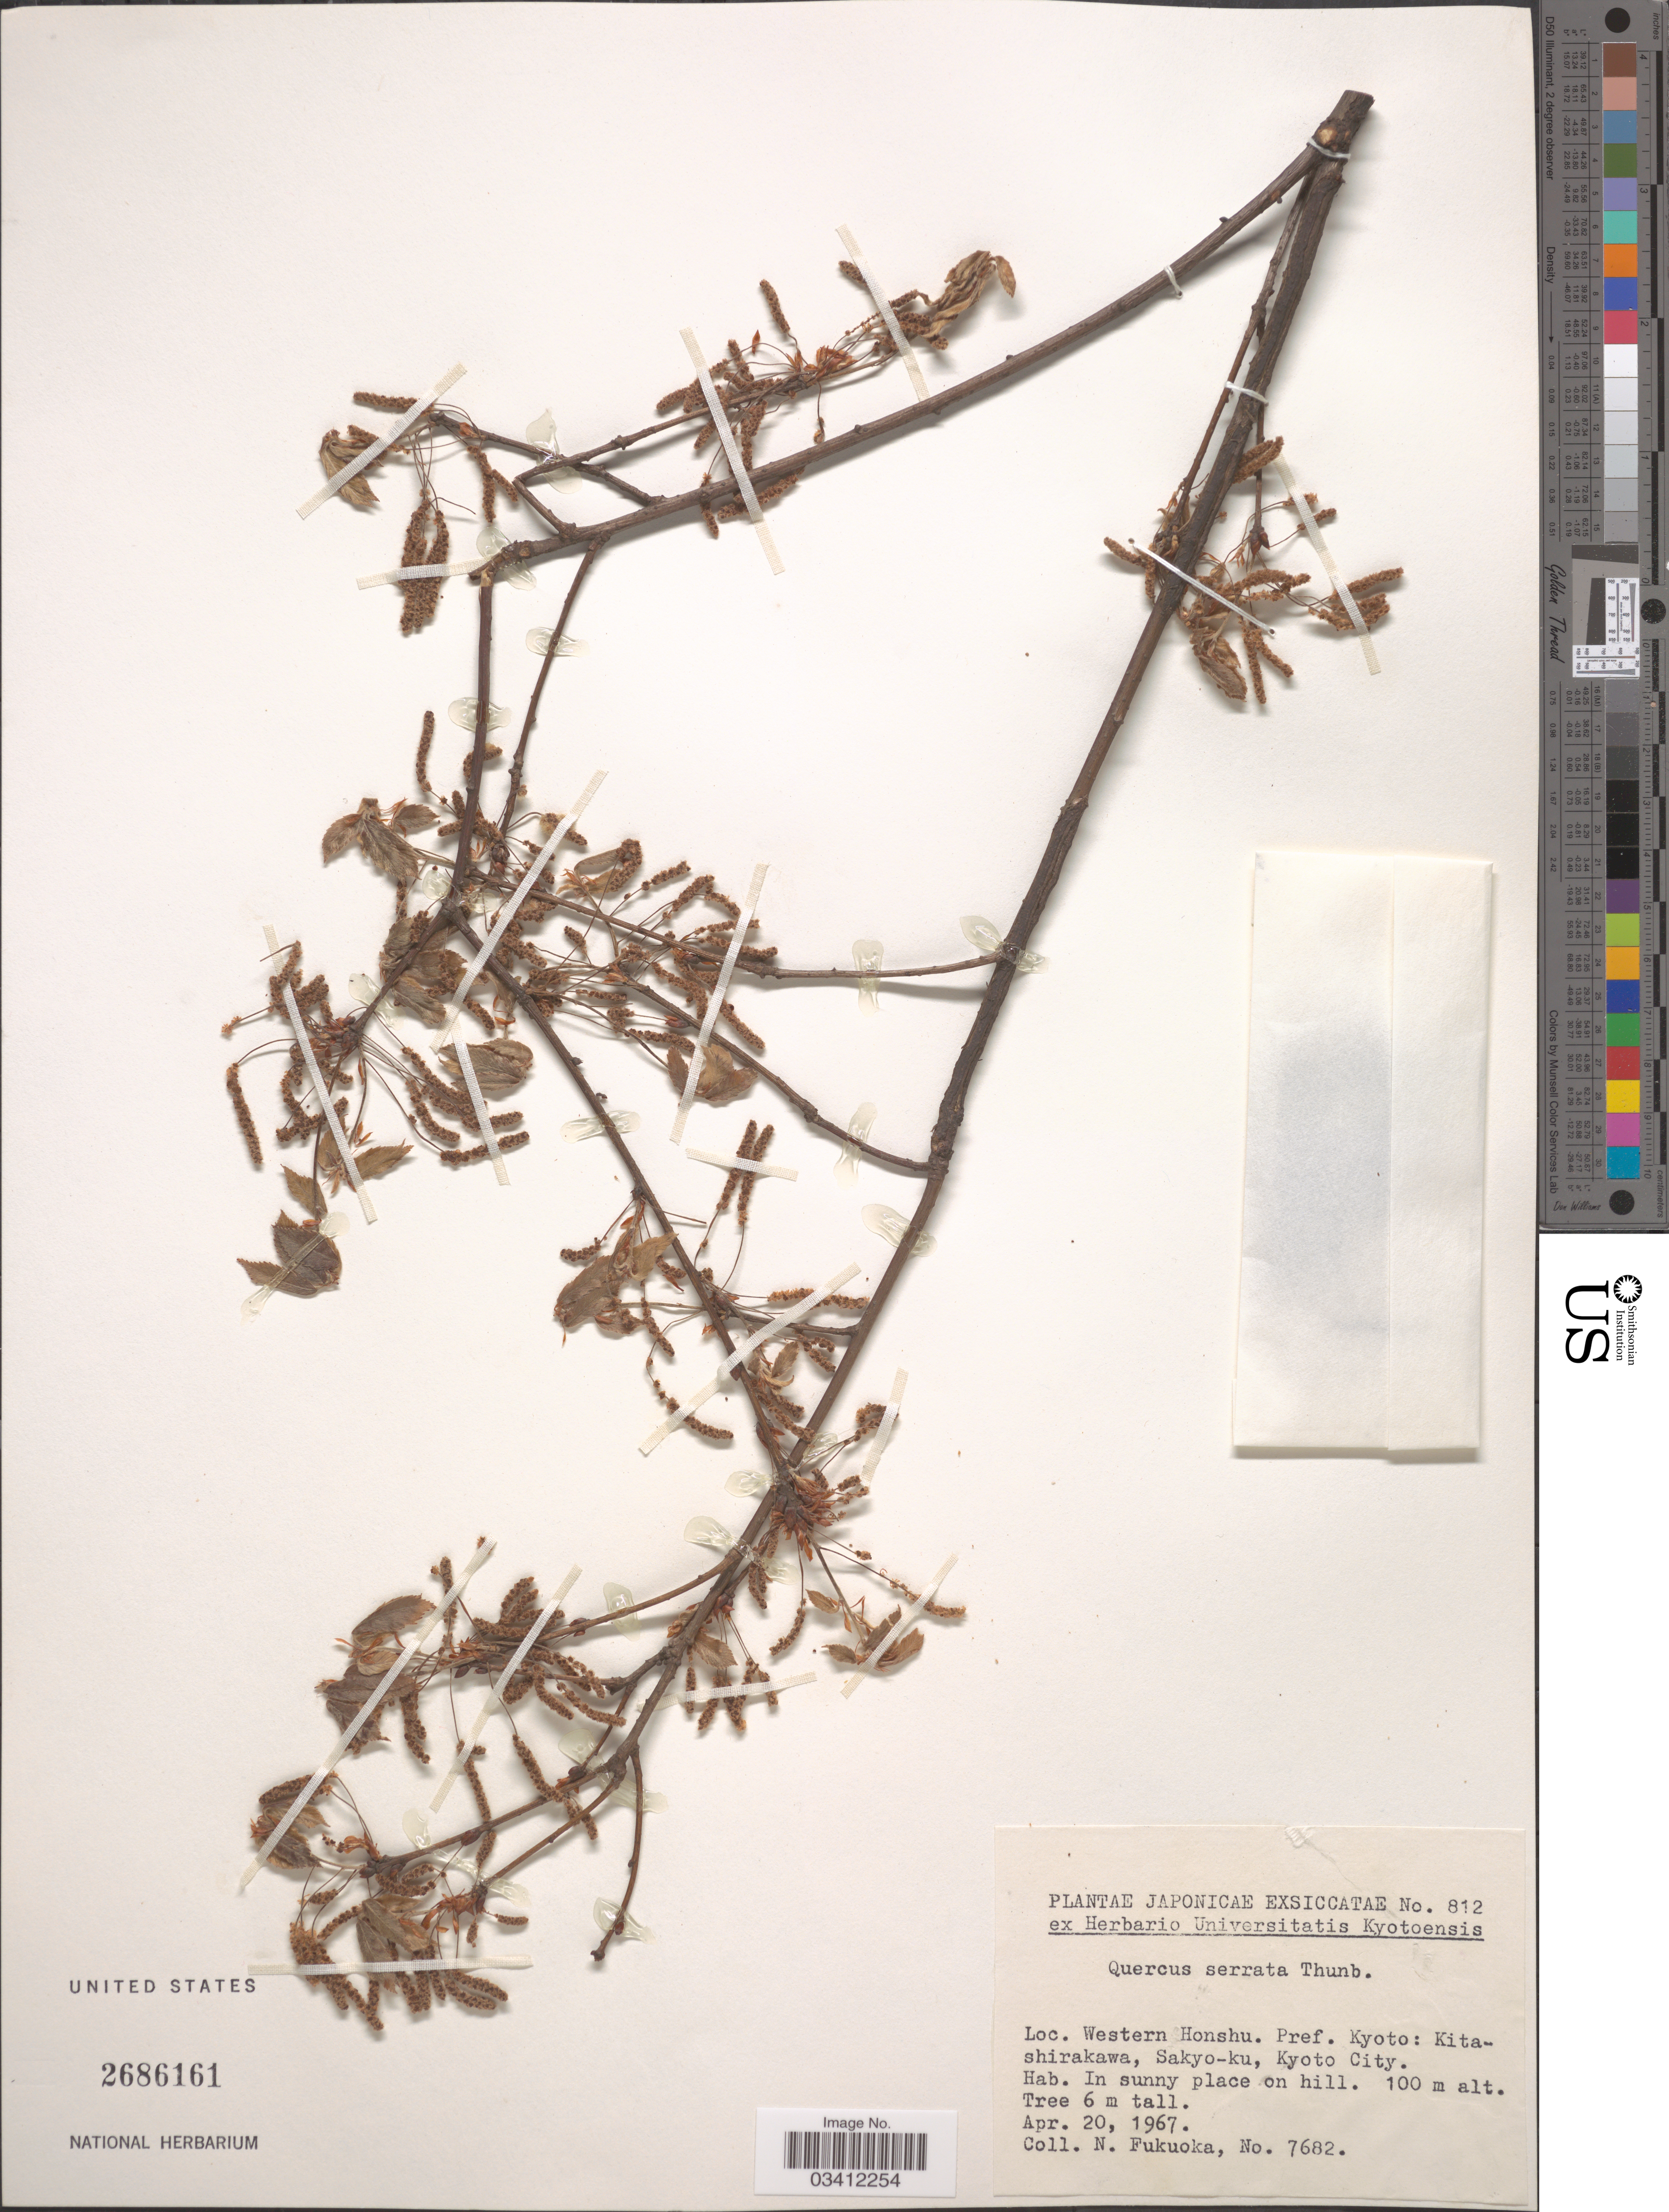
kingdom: Plantae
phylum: Tracheophyta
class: Magnoliopsida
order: Fagales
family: Fagaceae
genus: Quercus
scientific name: Quercus serrata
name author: Thunb.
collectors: N. Fukuoka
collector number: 7682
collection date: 1967-04-20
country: Japan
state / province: Kyoto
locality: Western Hoshu. Pref. Kyoto: Kitashirakawa, Sakyo-ku, Kyoto City.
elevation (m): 100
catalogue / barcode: US 2686161